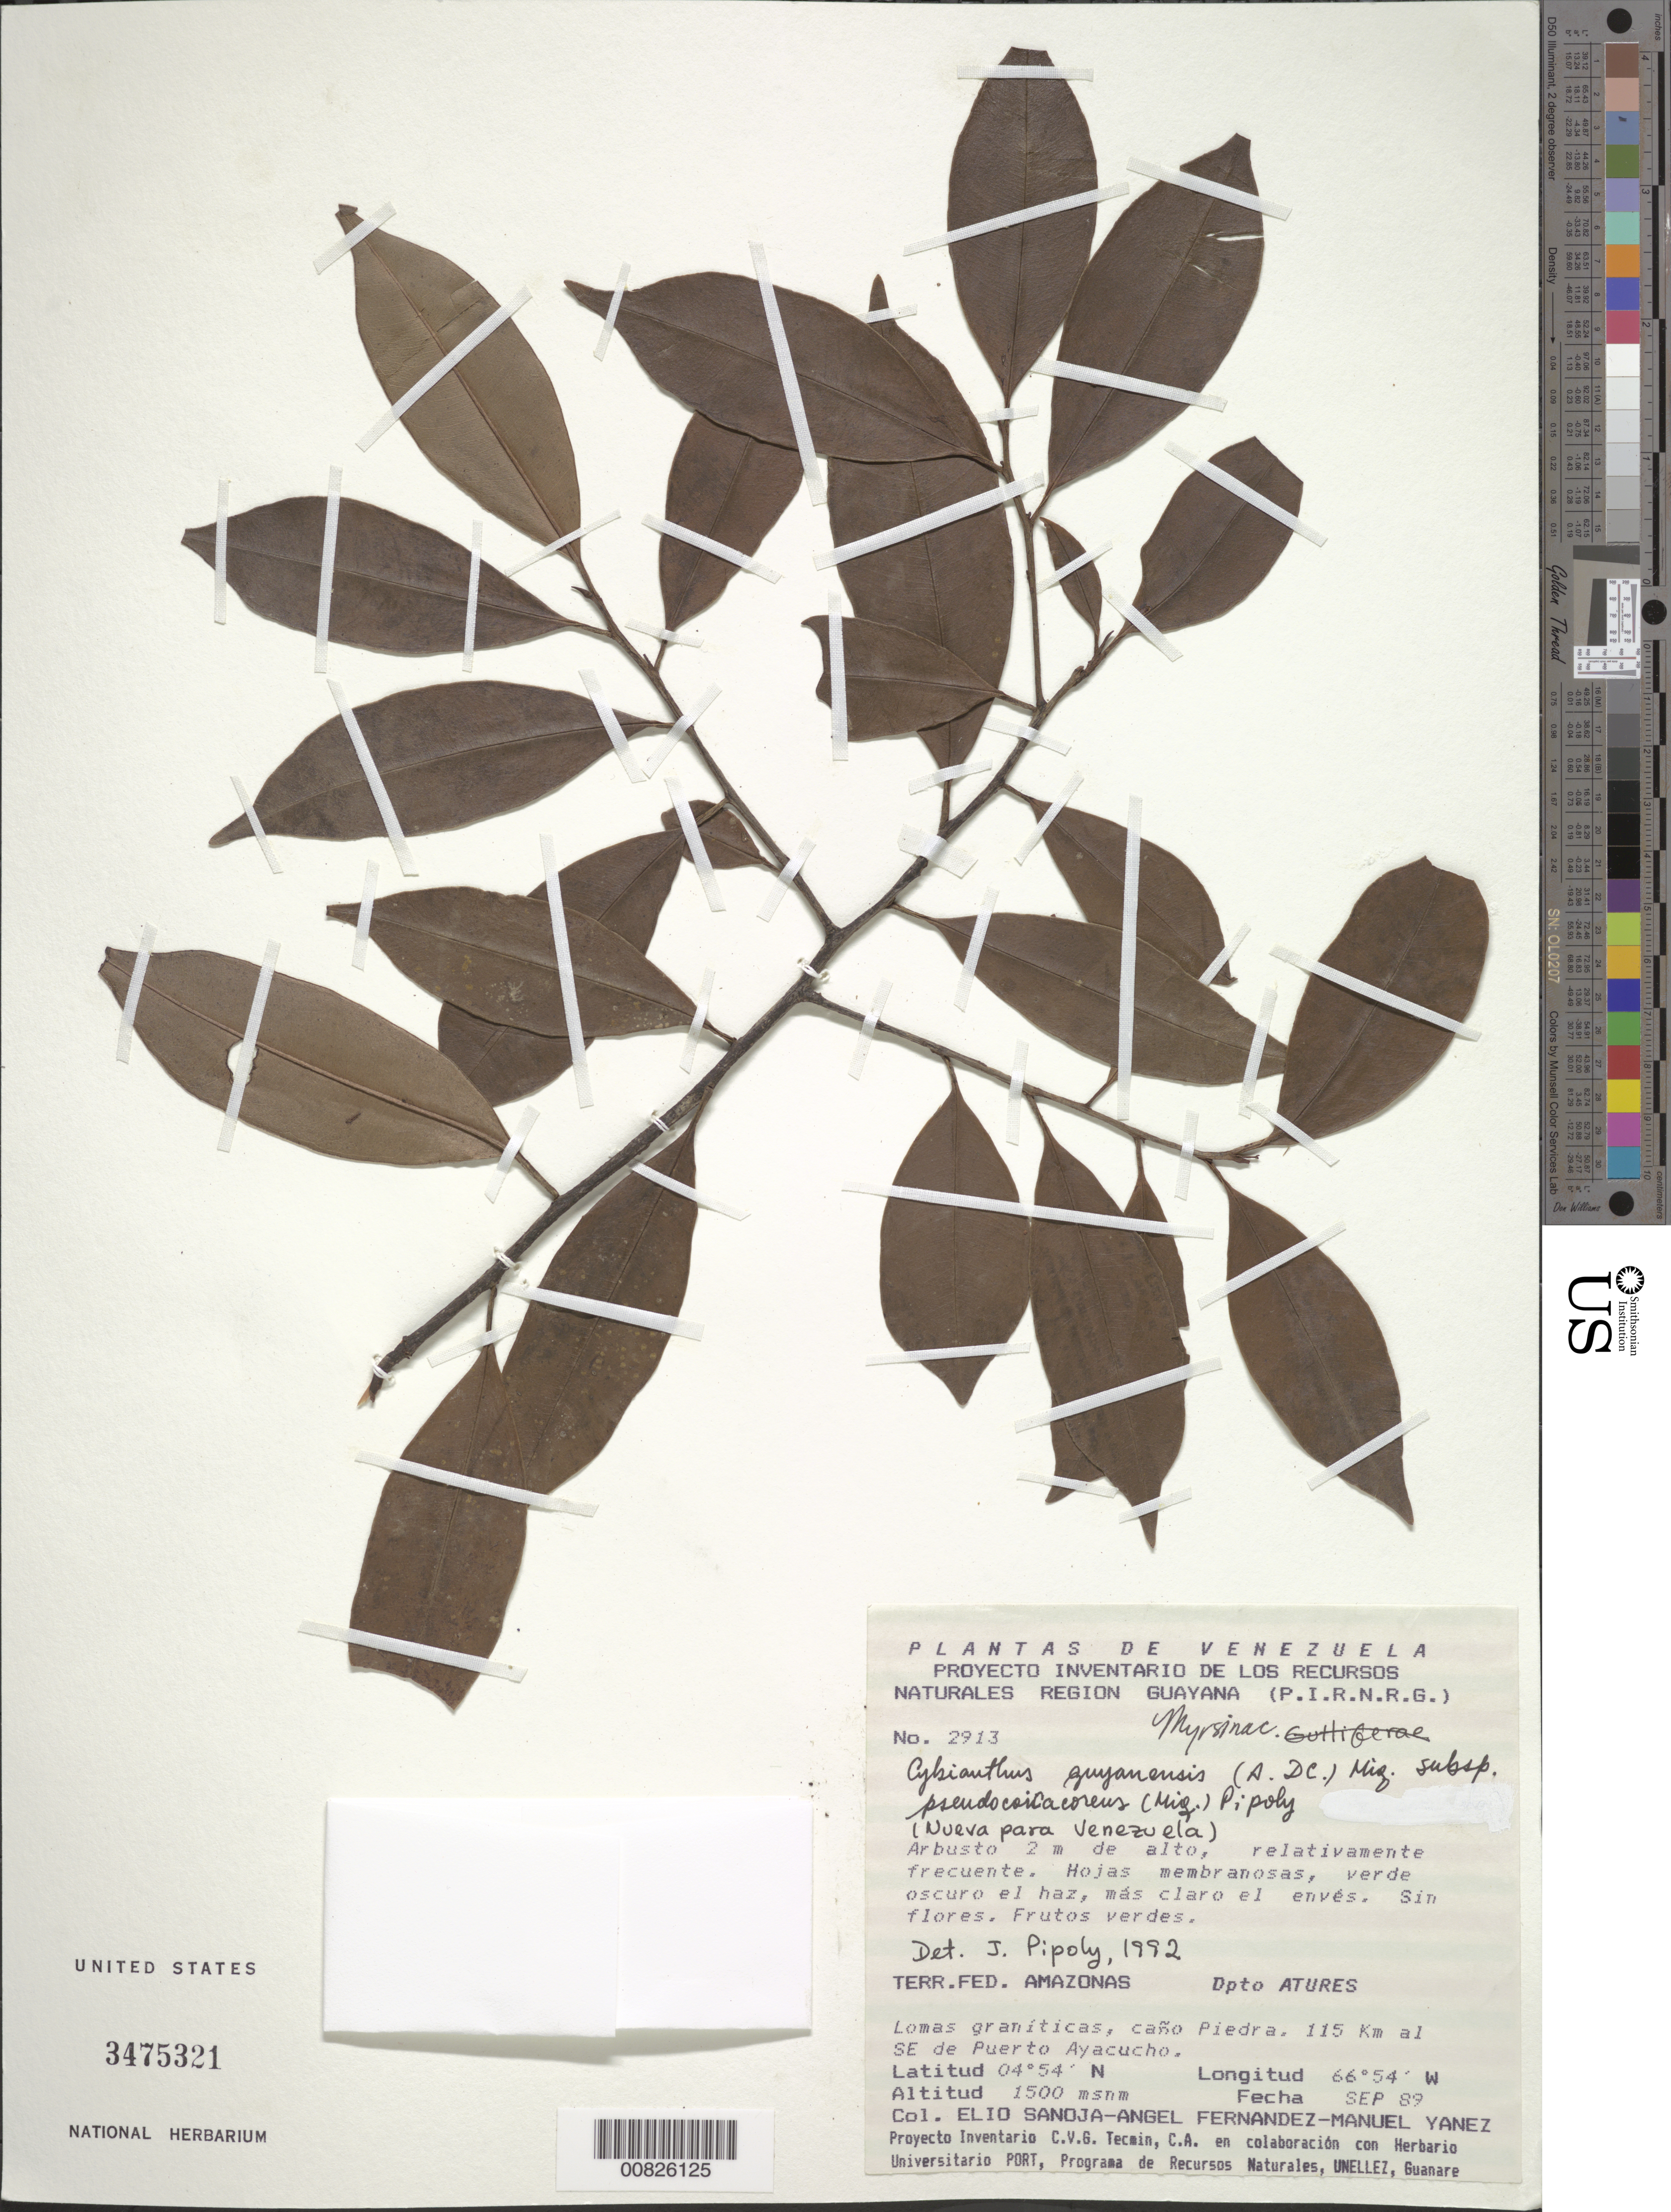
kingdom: Plantae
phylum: Tracheophyta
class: Magnoliopsida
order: Ericales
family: Primulaceae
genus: Cybianthus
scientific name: Cybianthus guyanensis subsp. pseudoicacoreus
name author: (Miq.) Pipoly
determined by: Pipoly, J. J., III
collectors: E. Sanoja, A. Fernandez & M. Yanez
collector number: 2913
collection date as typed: Sep-89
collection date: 1989-09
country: Venezuela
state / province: Amazonas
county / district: Atures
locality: Caño Piedra, 115 km SE de Puerto Ayacucho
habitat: Lomas graníticas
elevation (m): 1500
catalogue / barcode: US 3475321